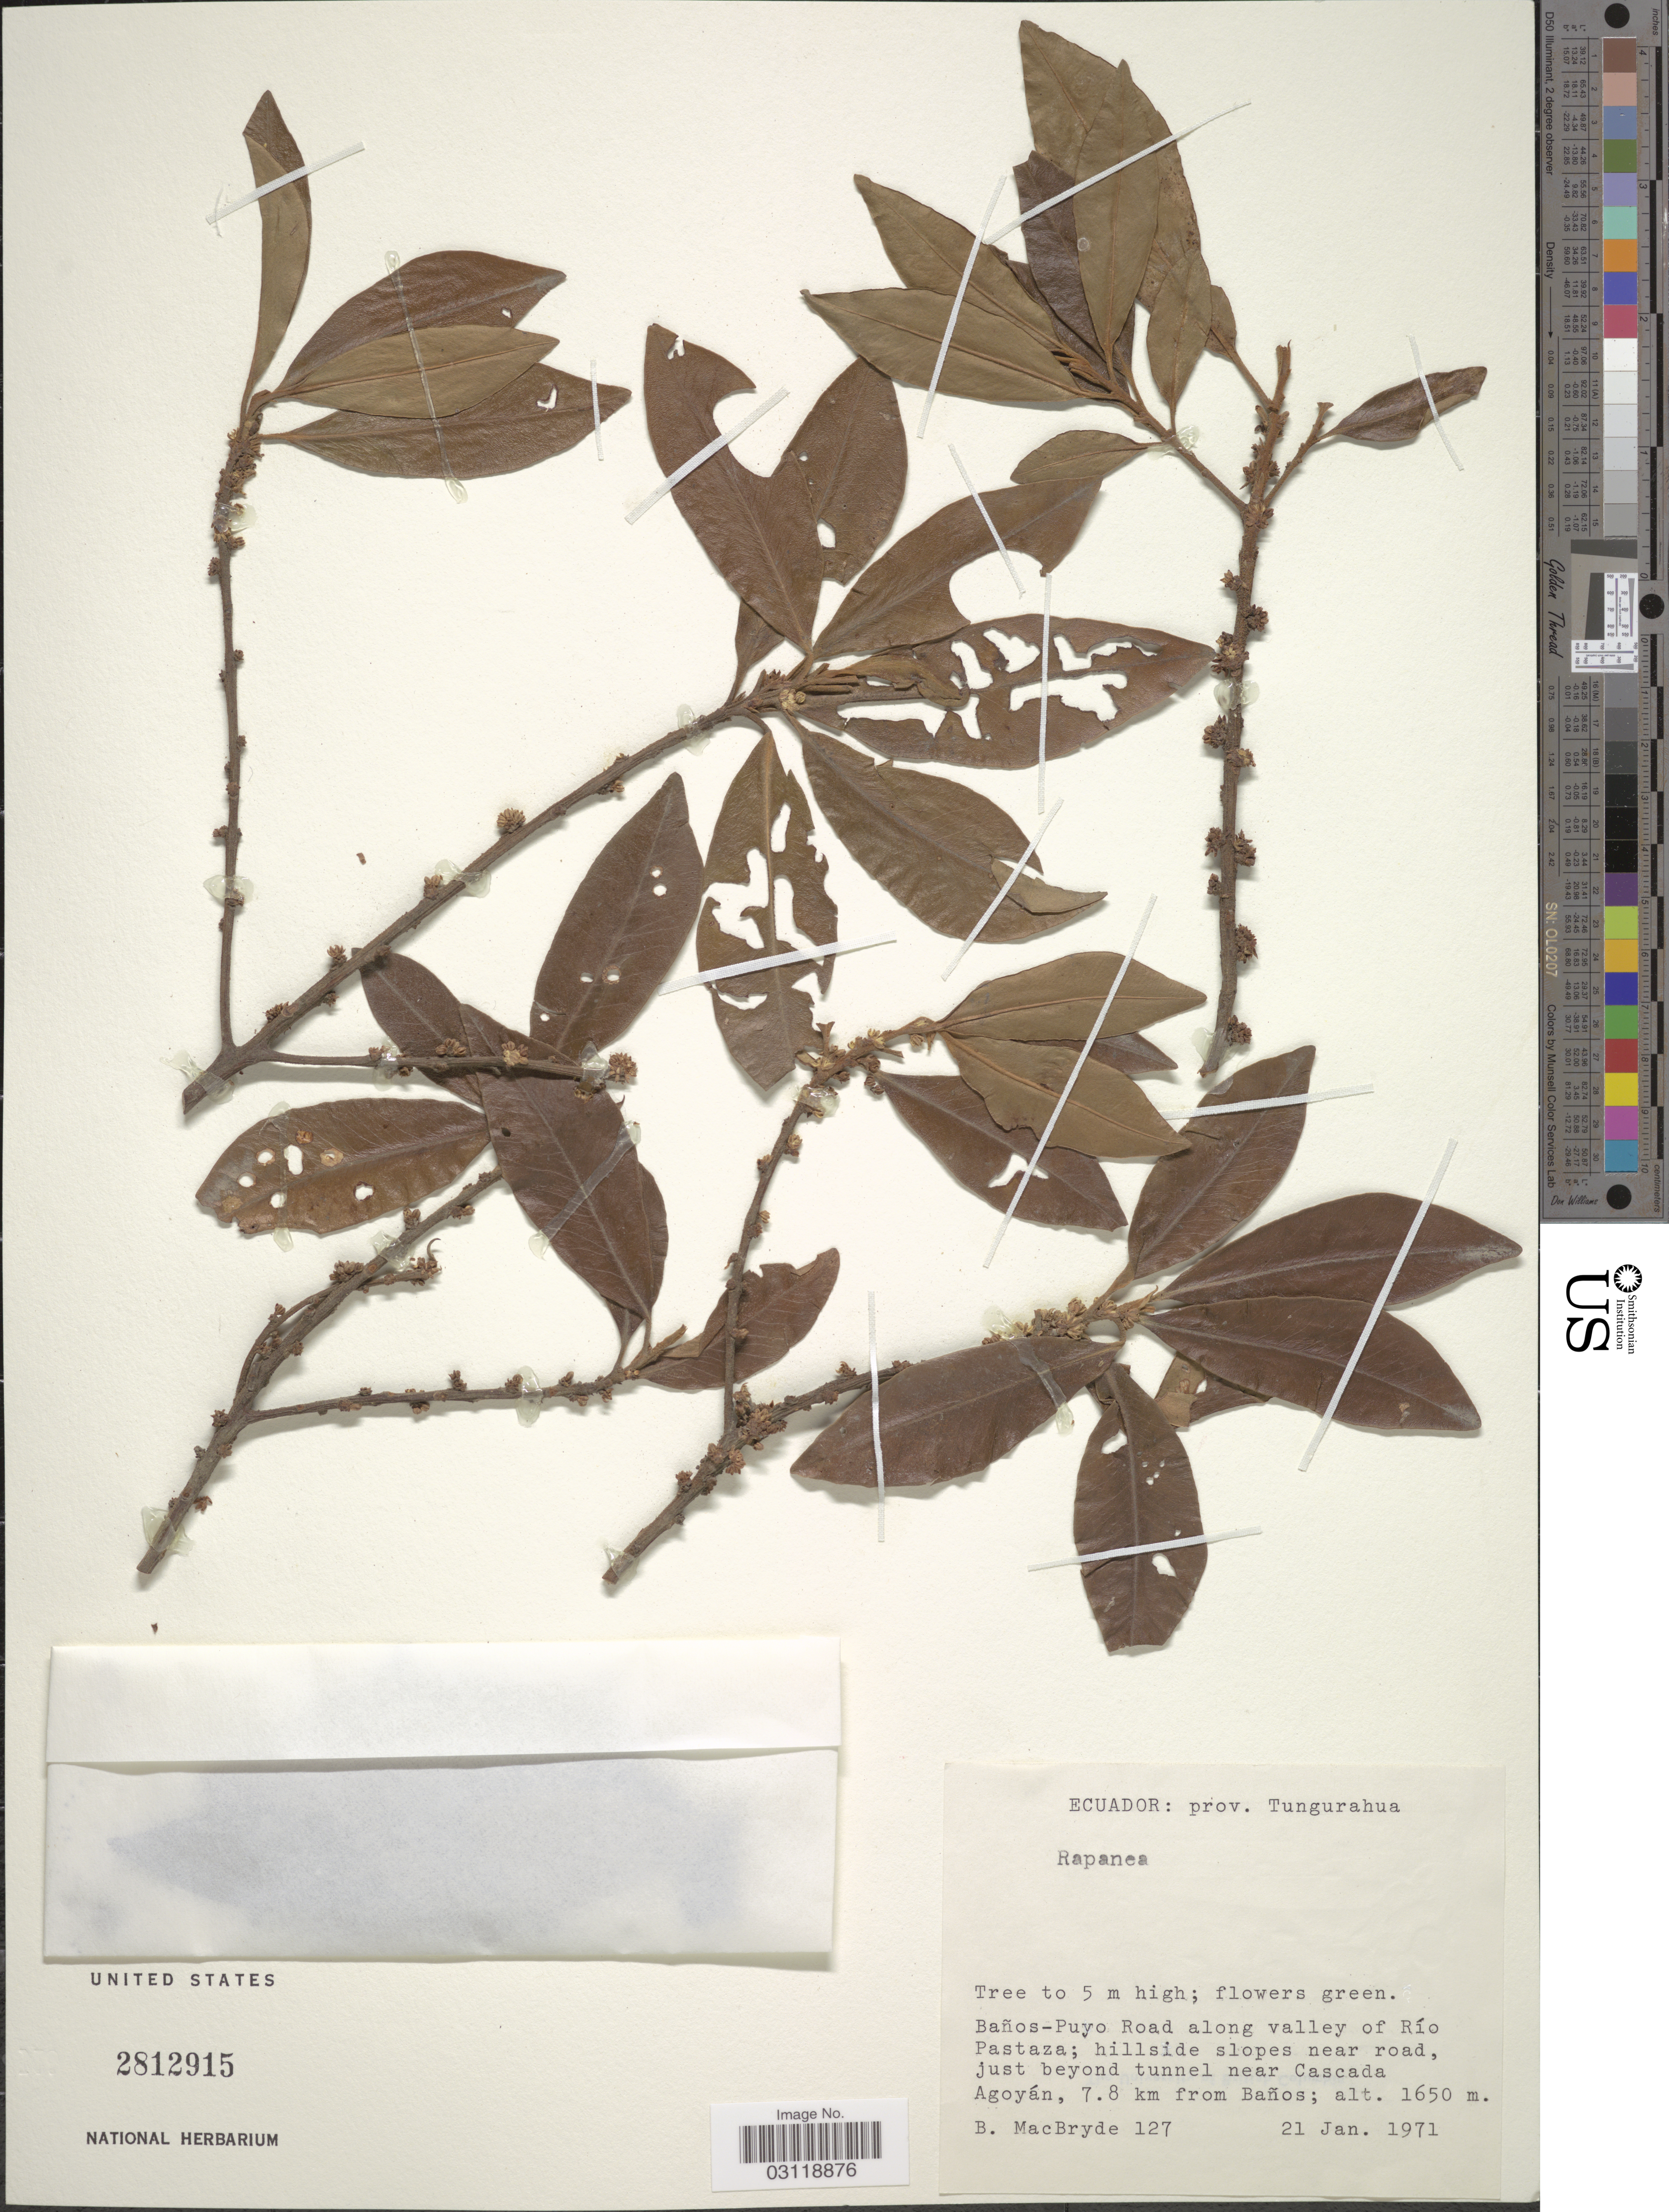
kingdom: Plantae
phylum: Tracheophyta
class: Magnoliopsida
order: Ericales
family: Primulaceae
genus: Rapanea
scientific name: Rapanea sp.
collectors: B. MacBryde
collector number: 127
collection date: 1971-01-21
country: Ecuador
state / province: Tungurahua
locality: Baños-Puyo Road along valley of Río Pastaza; hillside slopes near road, just beyond tunnel near Cascada Agoyán, 7.8 km from Baños.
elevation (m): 1650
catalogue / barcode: US 2812915